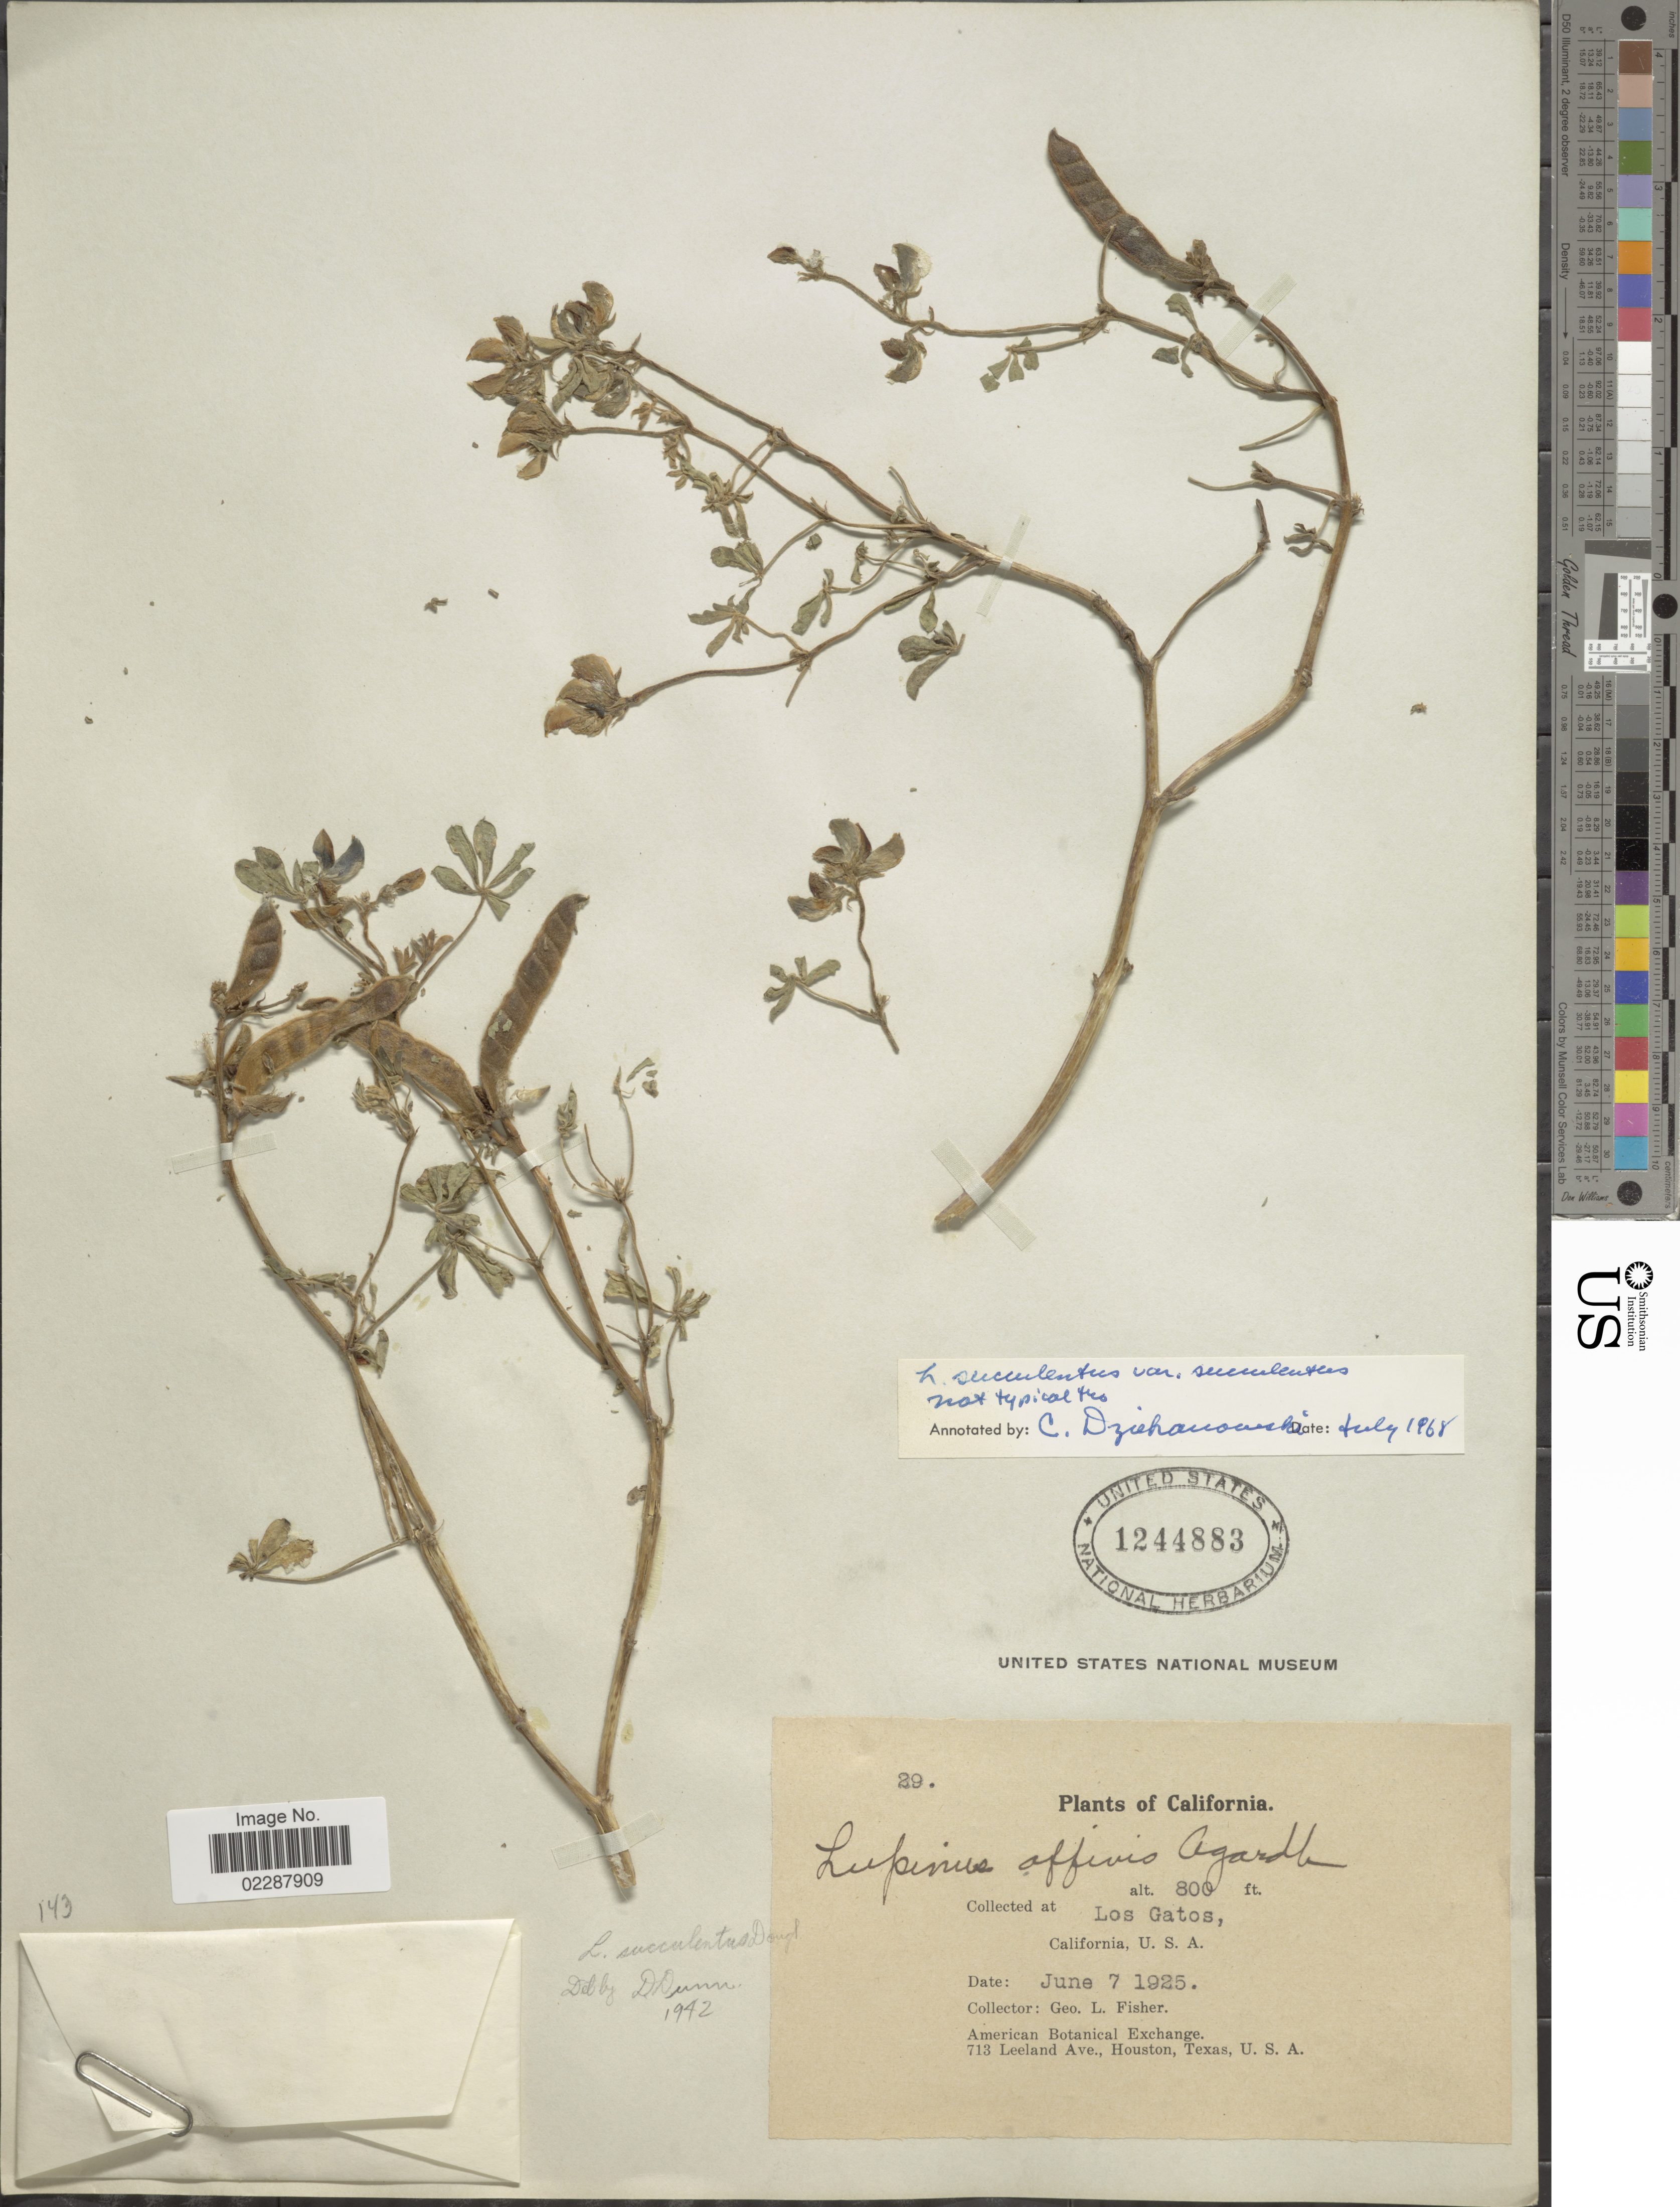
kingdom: Plantae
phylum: Tracheophyta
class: Magnoliopsida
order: Fabales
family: Fabaceae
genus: Lupinus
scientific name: Lupinus succulentus var. succulentus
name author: Douglas ex K. Koch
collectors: G. L. Fisher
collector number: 29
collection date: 1925-06-07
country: United States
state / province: California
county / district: Santa Clara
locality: Los Gatos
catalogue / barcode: US 1244883